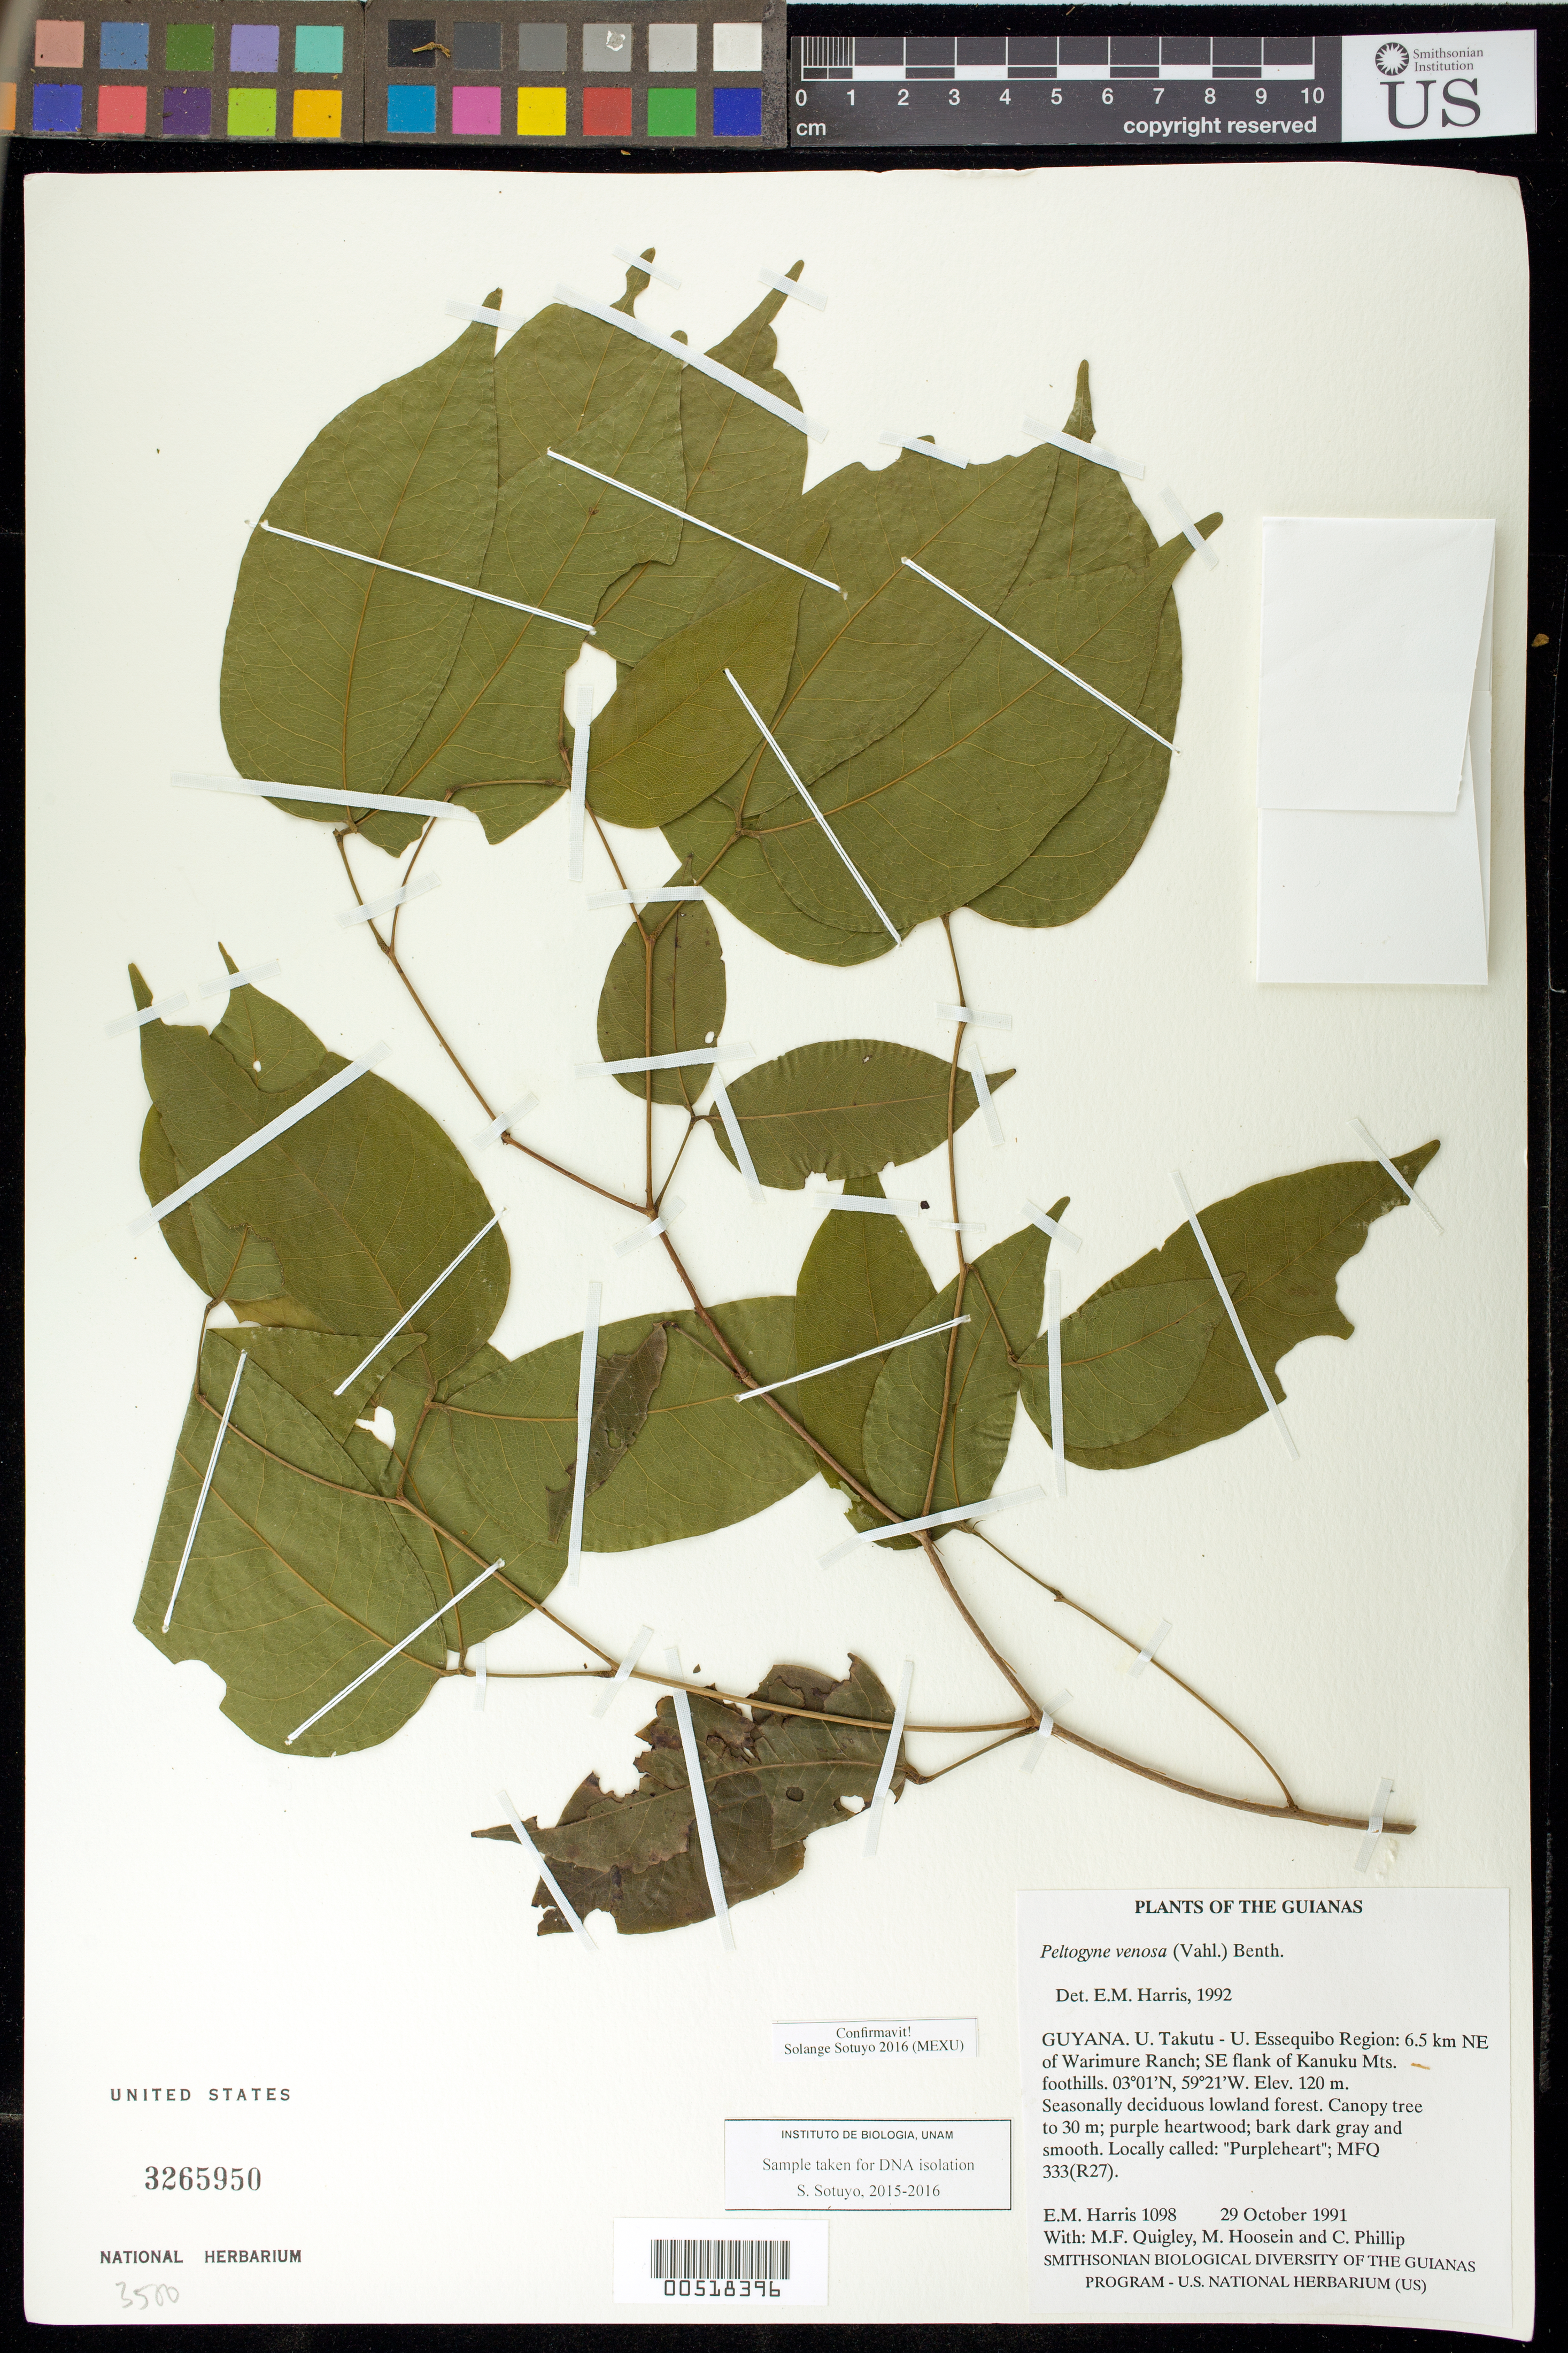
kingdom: Plantae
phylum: Tracheophyta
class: Magnoliopsida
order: Fabales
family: Fabaceae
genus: Peltogyne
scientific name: Peltogyne venosa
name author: (Vahl) Benth.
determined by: Sotuyo, Solange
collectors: E. M. Harris, M. Quigley, M. Hossein & C. Phillip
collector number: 1098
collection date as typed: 29 October 1991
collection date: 1991-10-29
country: Guyana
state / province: U. Takutu-U. Essequibo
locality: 6.5 km NE of Warimure Ranch; SE flank of Kanuku Mts. foothills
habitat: Seasonally deciduous lowland forest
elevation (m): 120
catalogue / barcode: US 3265950